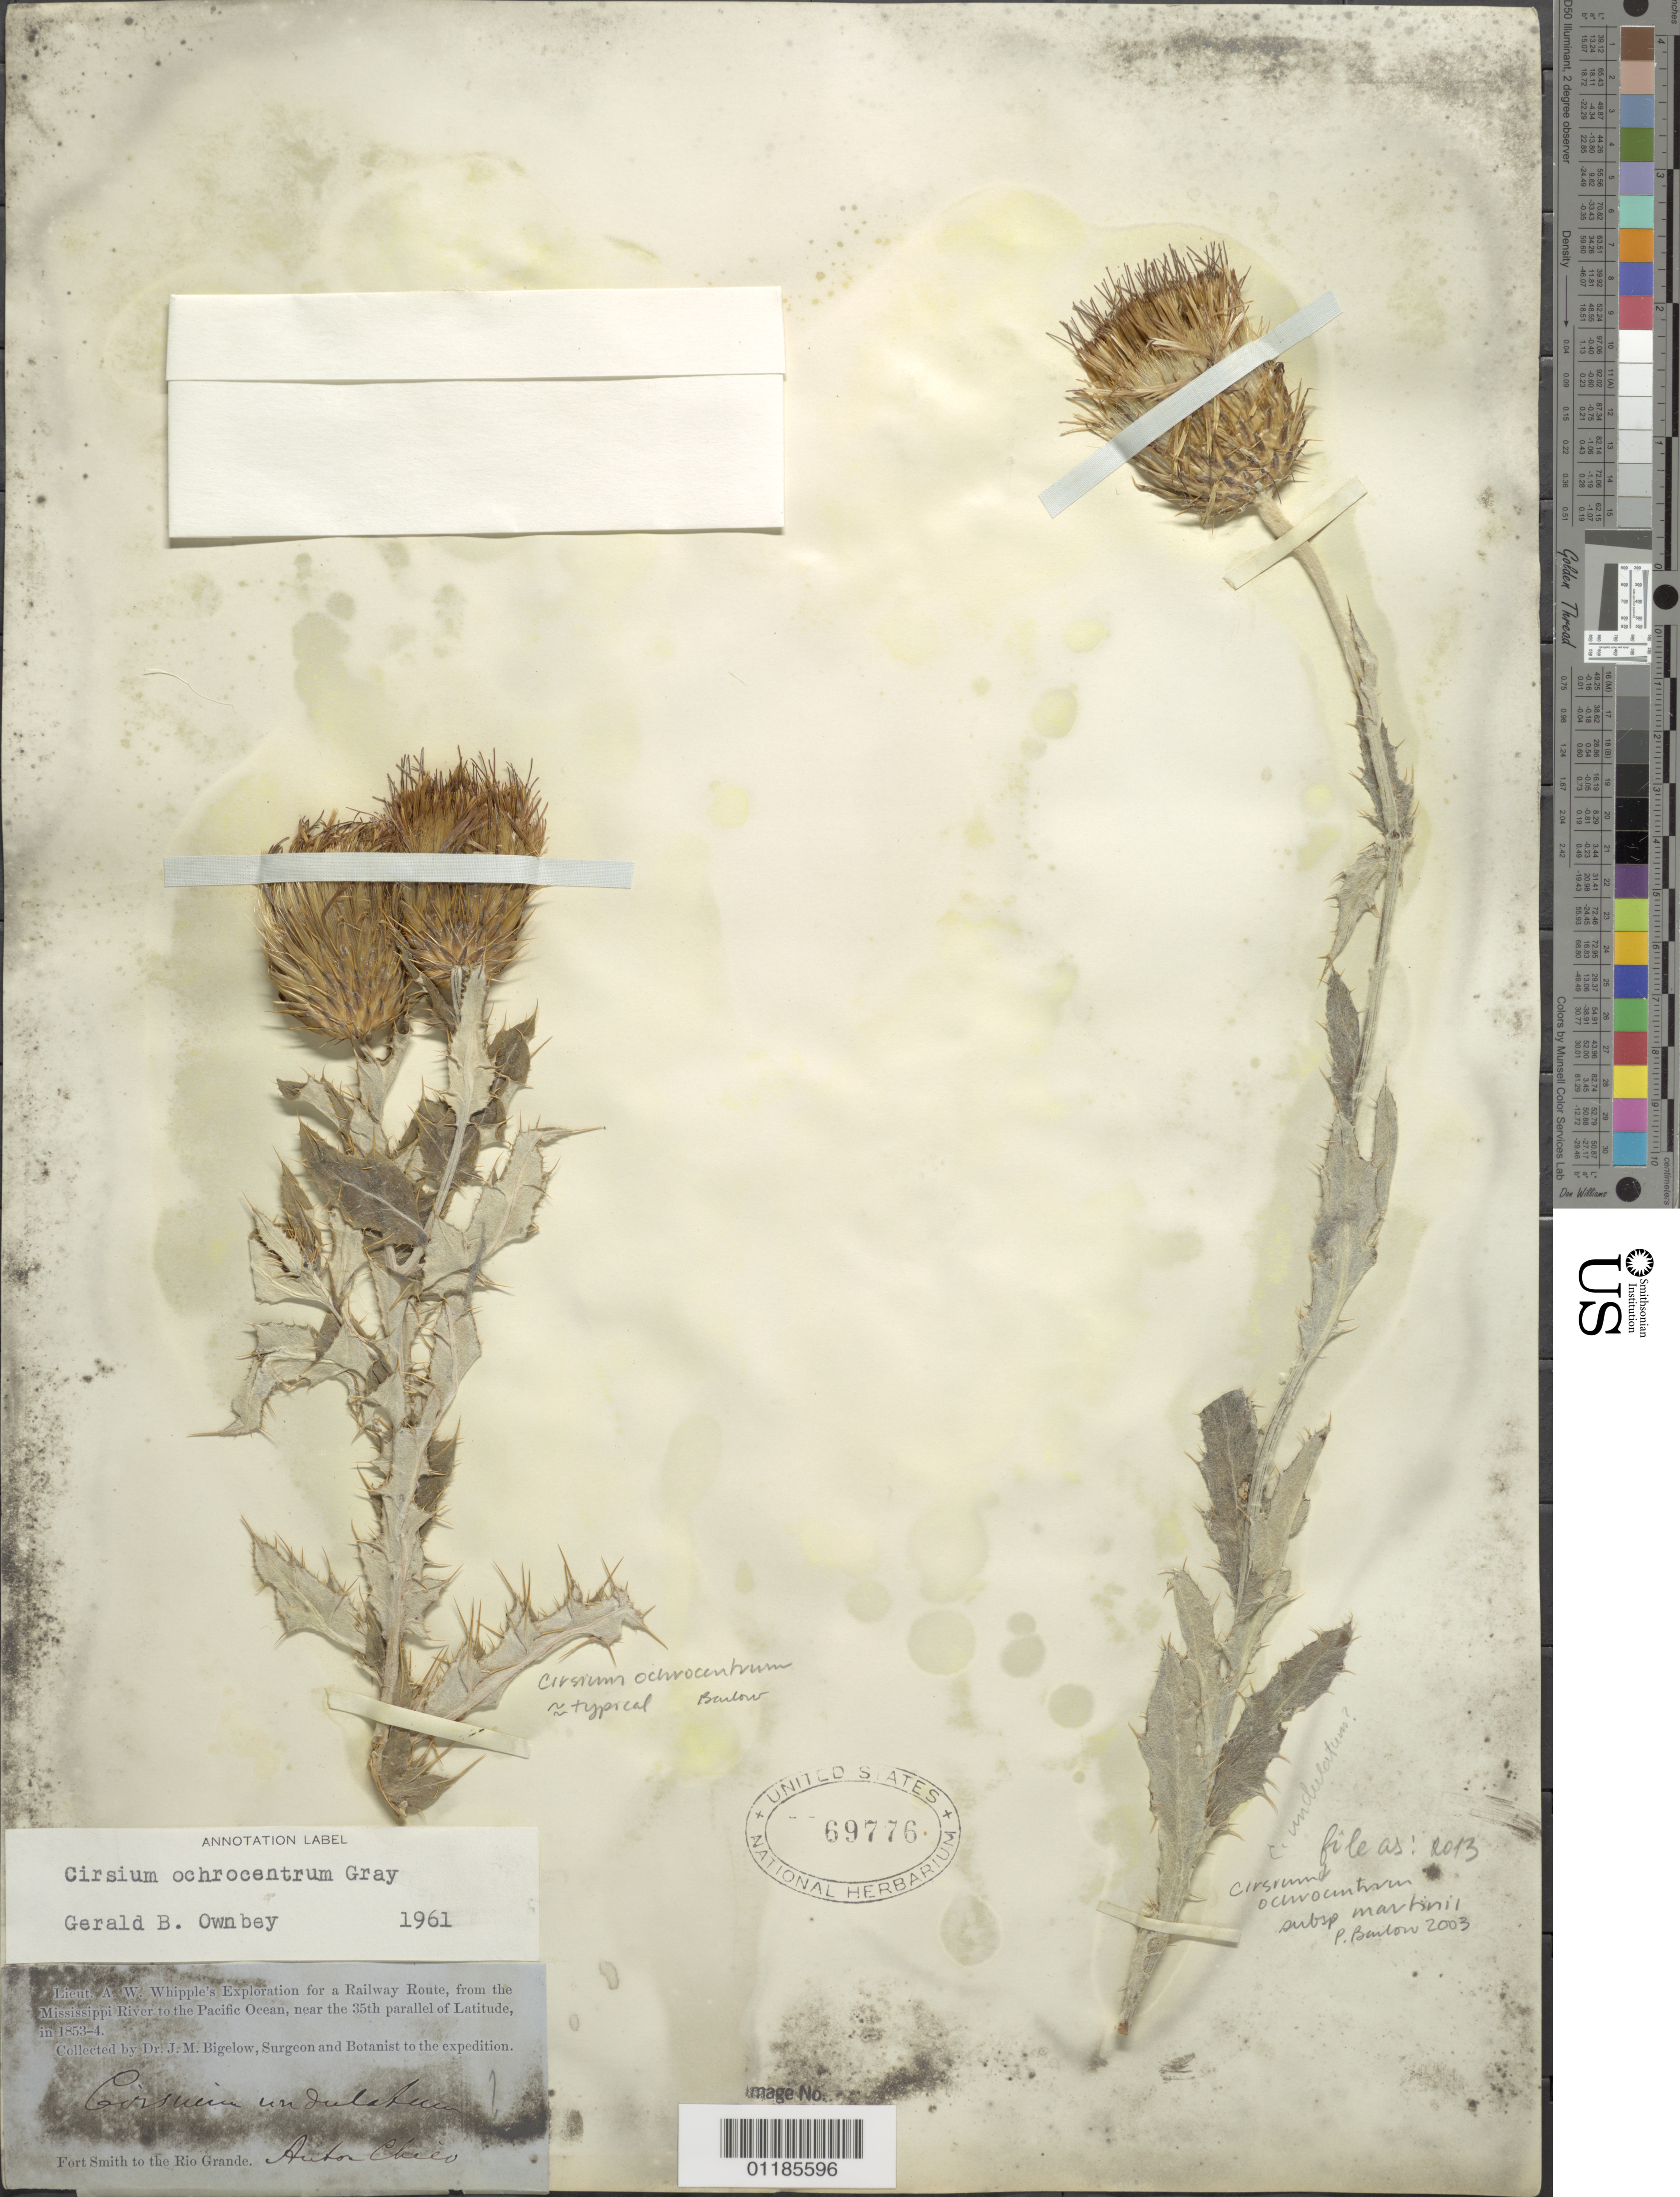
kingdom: Plantae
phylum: Tracheophyta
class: Magnoliopsida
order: Asterales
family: Asteraceae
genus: Cirsium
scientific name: Cirsium ochrocentrum subsp. martinii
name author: Barlow-Irick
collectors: J. M. Bigelow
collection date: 1853/1854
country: United States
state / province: New Mexico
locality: Fort Smith to the Rio Grande, Anton Chico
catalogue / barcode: US 69776